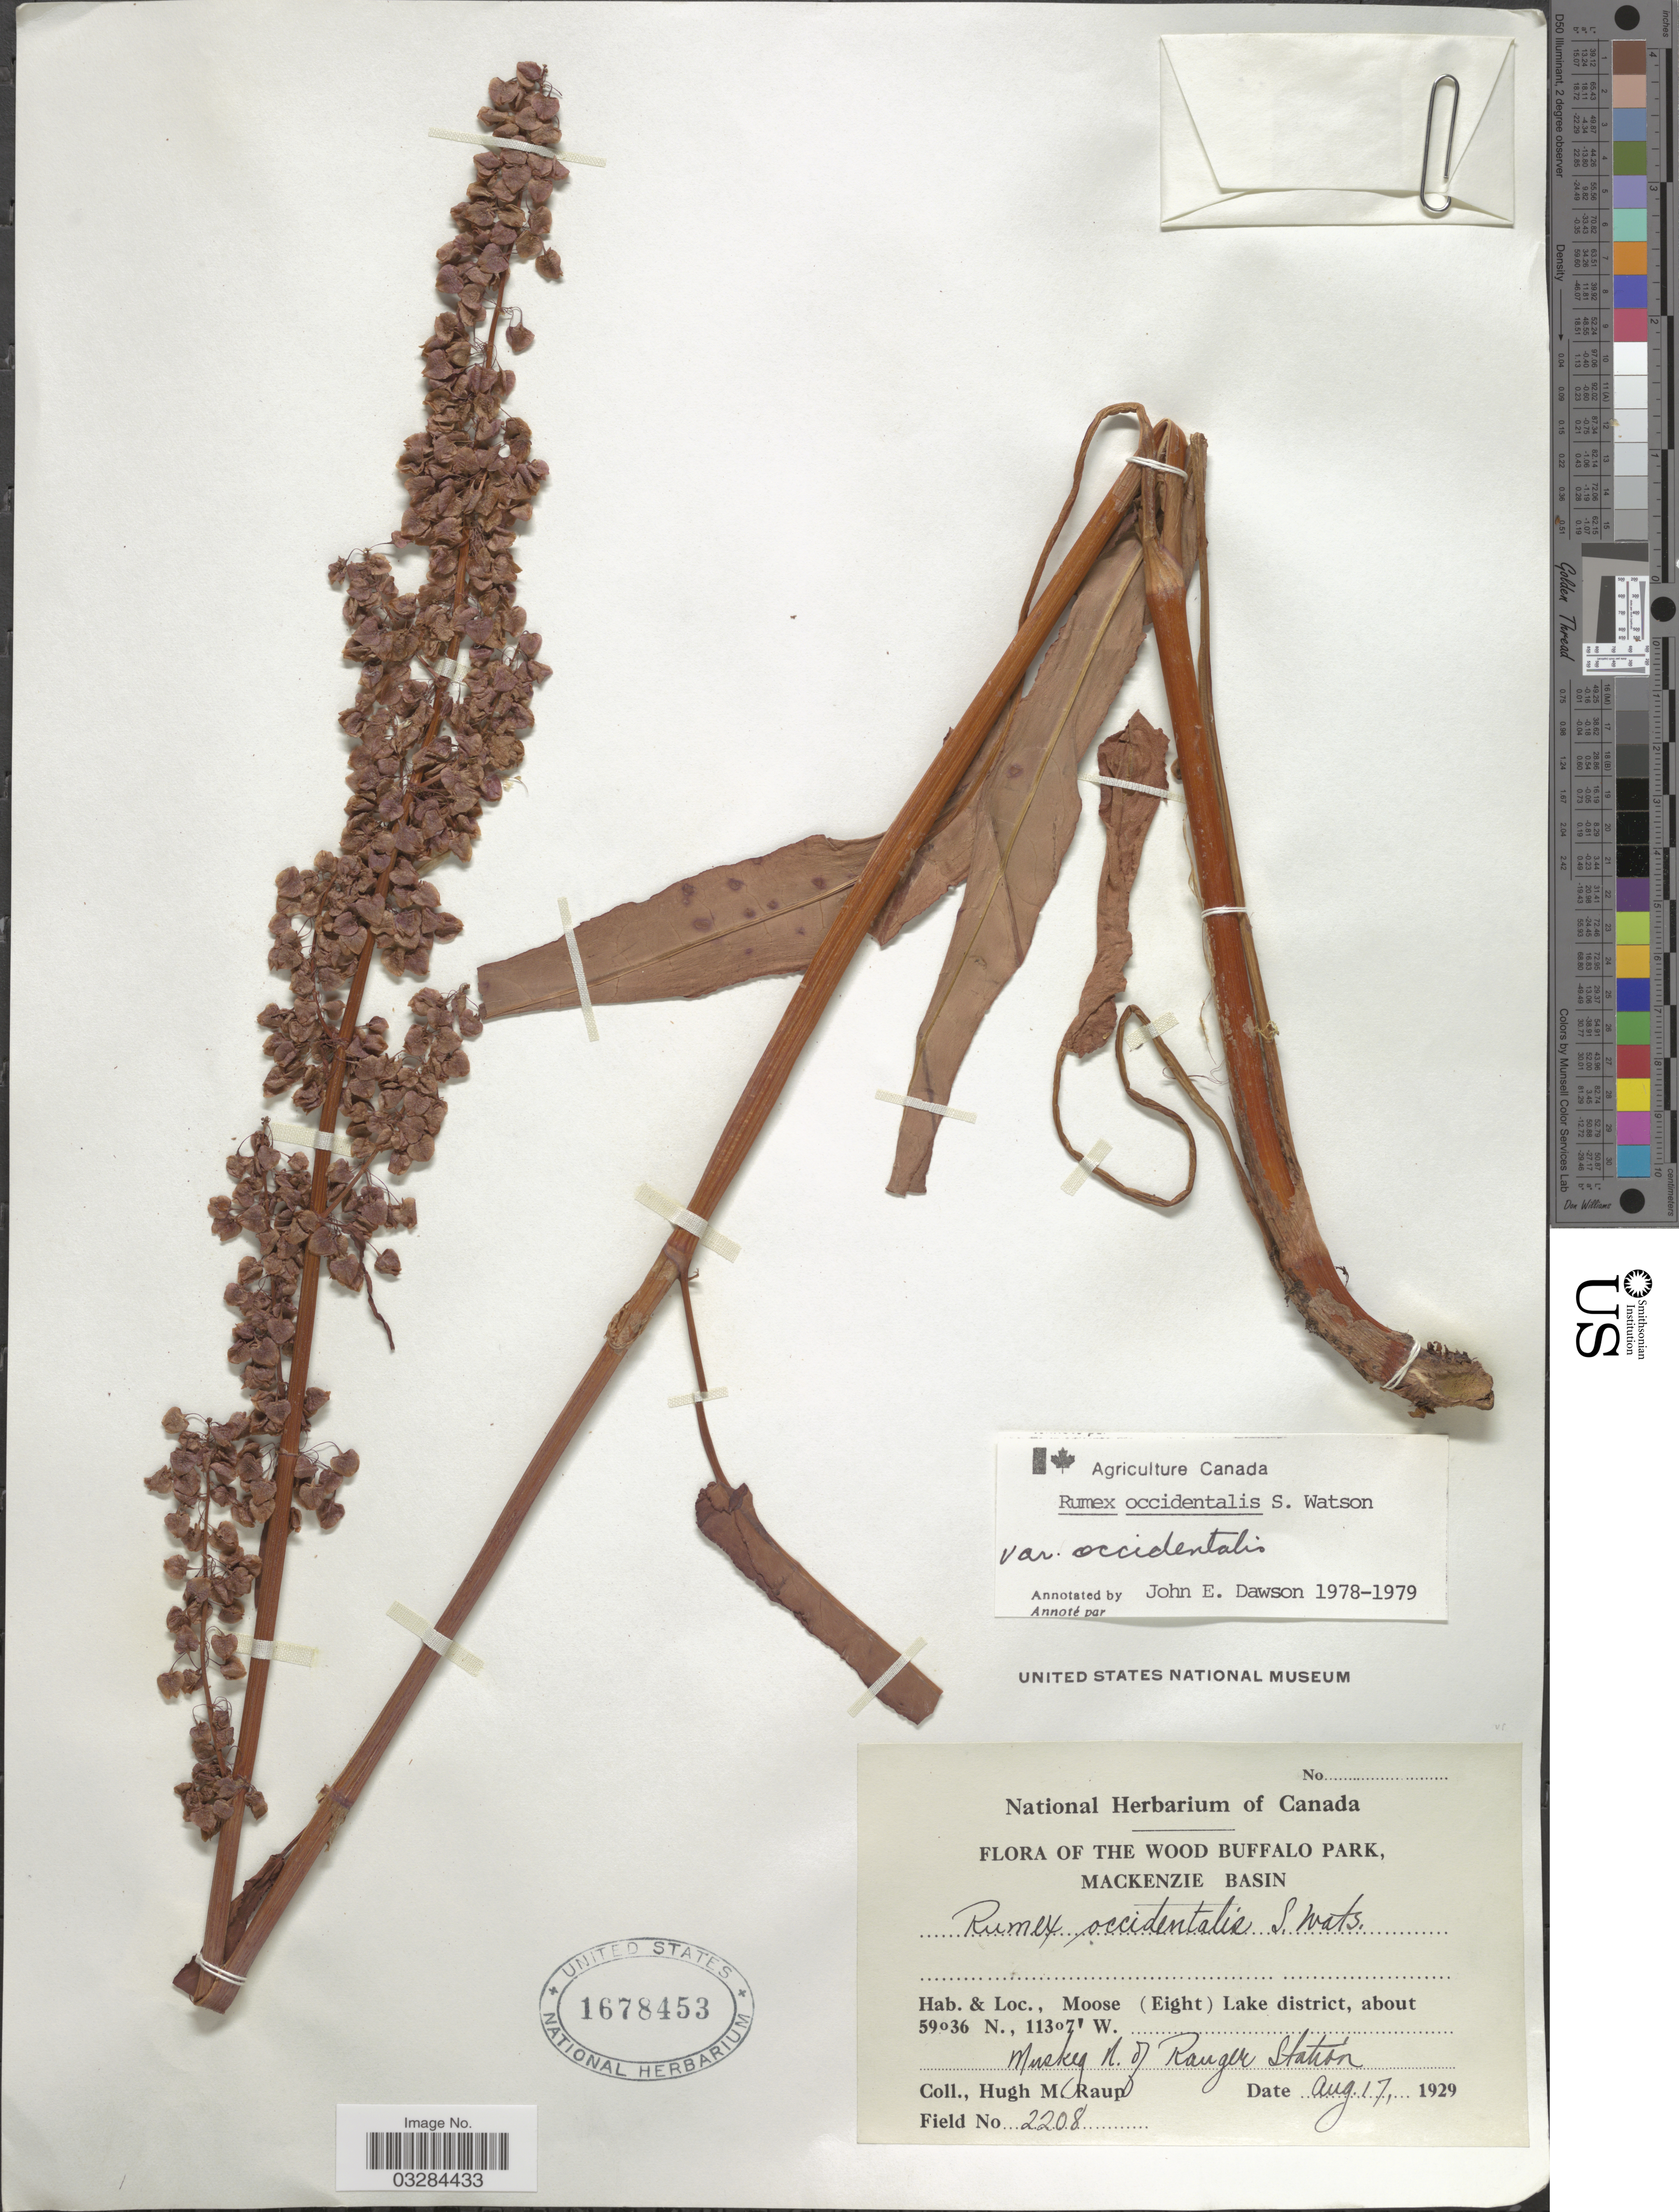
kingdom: Plantae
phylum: Tracheophyta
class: Magnoliopsida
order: Caryophyllales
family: Polygonaceae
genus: Rumex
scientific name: Rumex occidentalis var. occidentalis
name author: S. Watson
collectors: H. Raup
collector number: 2208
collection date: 1929-08-17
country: Canada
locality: Wood Buffalo Park, Mackenzie Basin. Moose (Eight) Lake district. Muskeg N. of Ranger Station.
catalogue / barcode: US 1678453